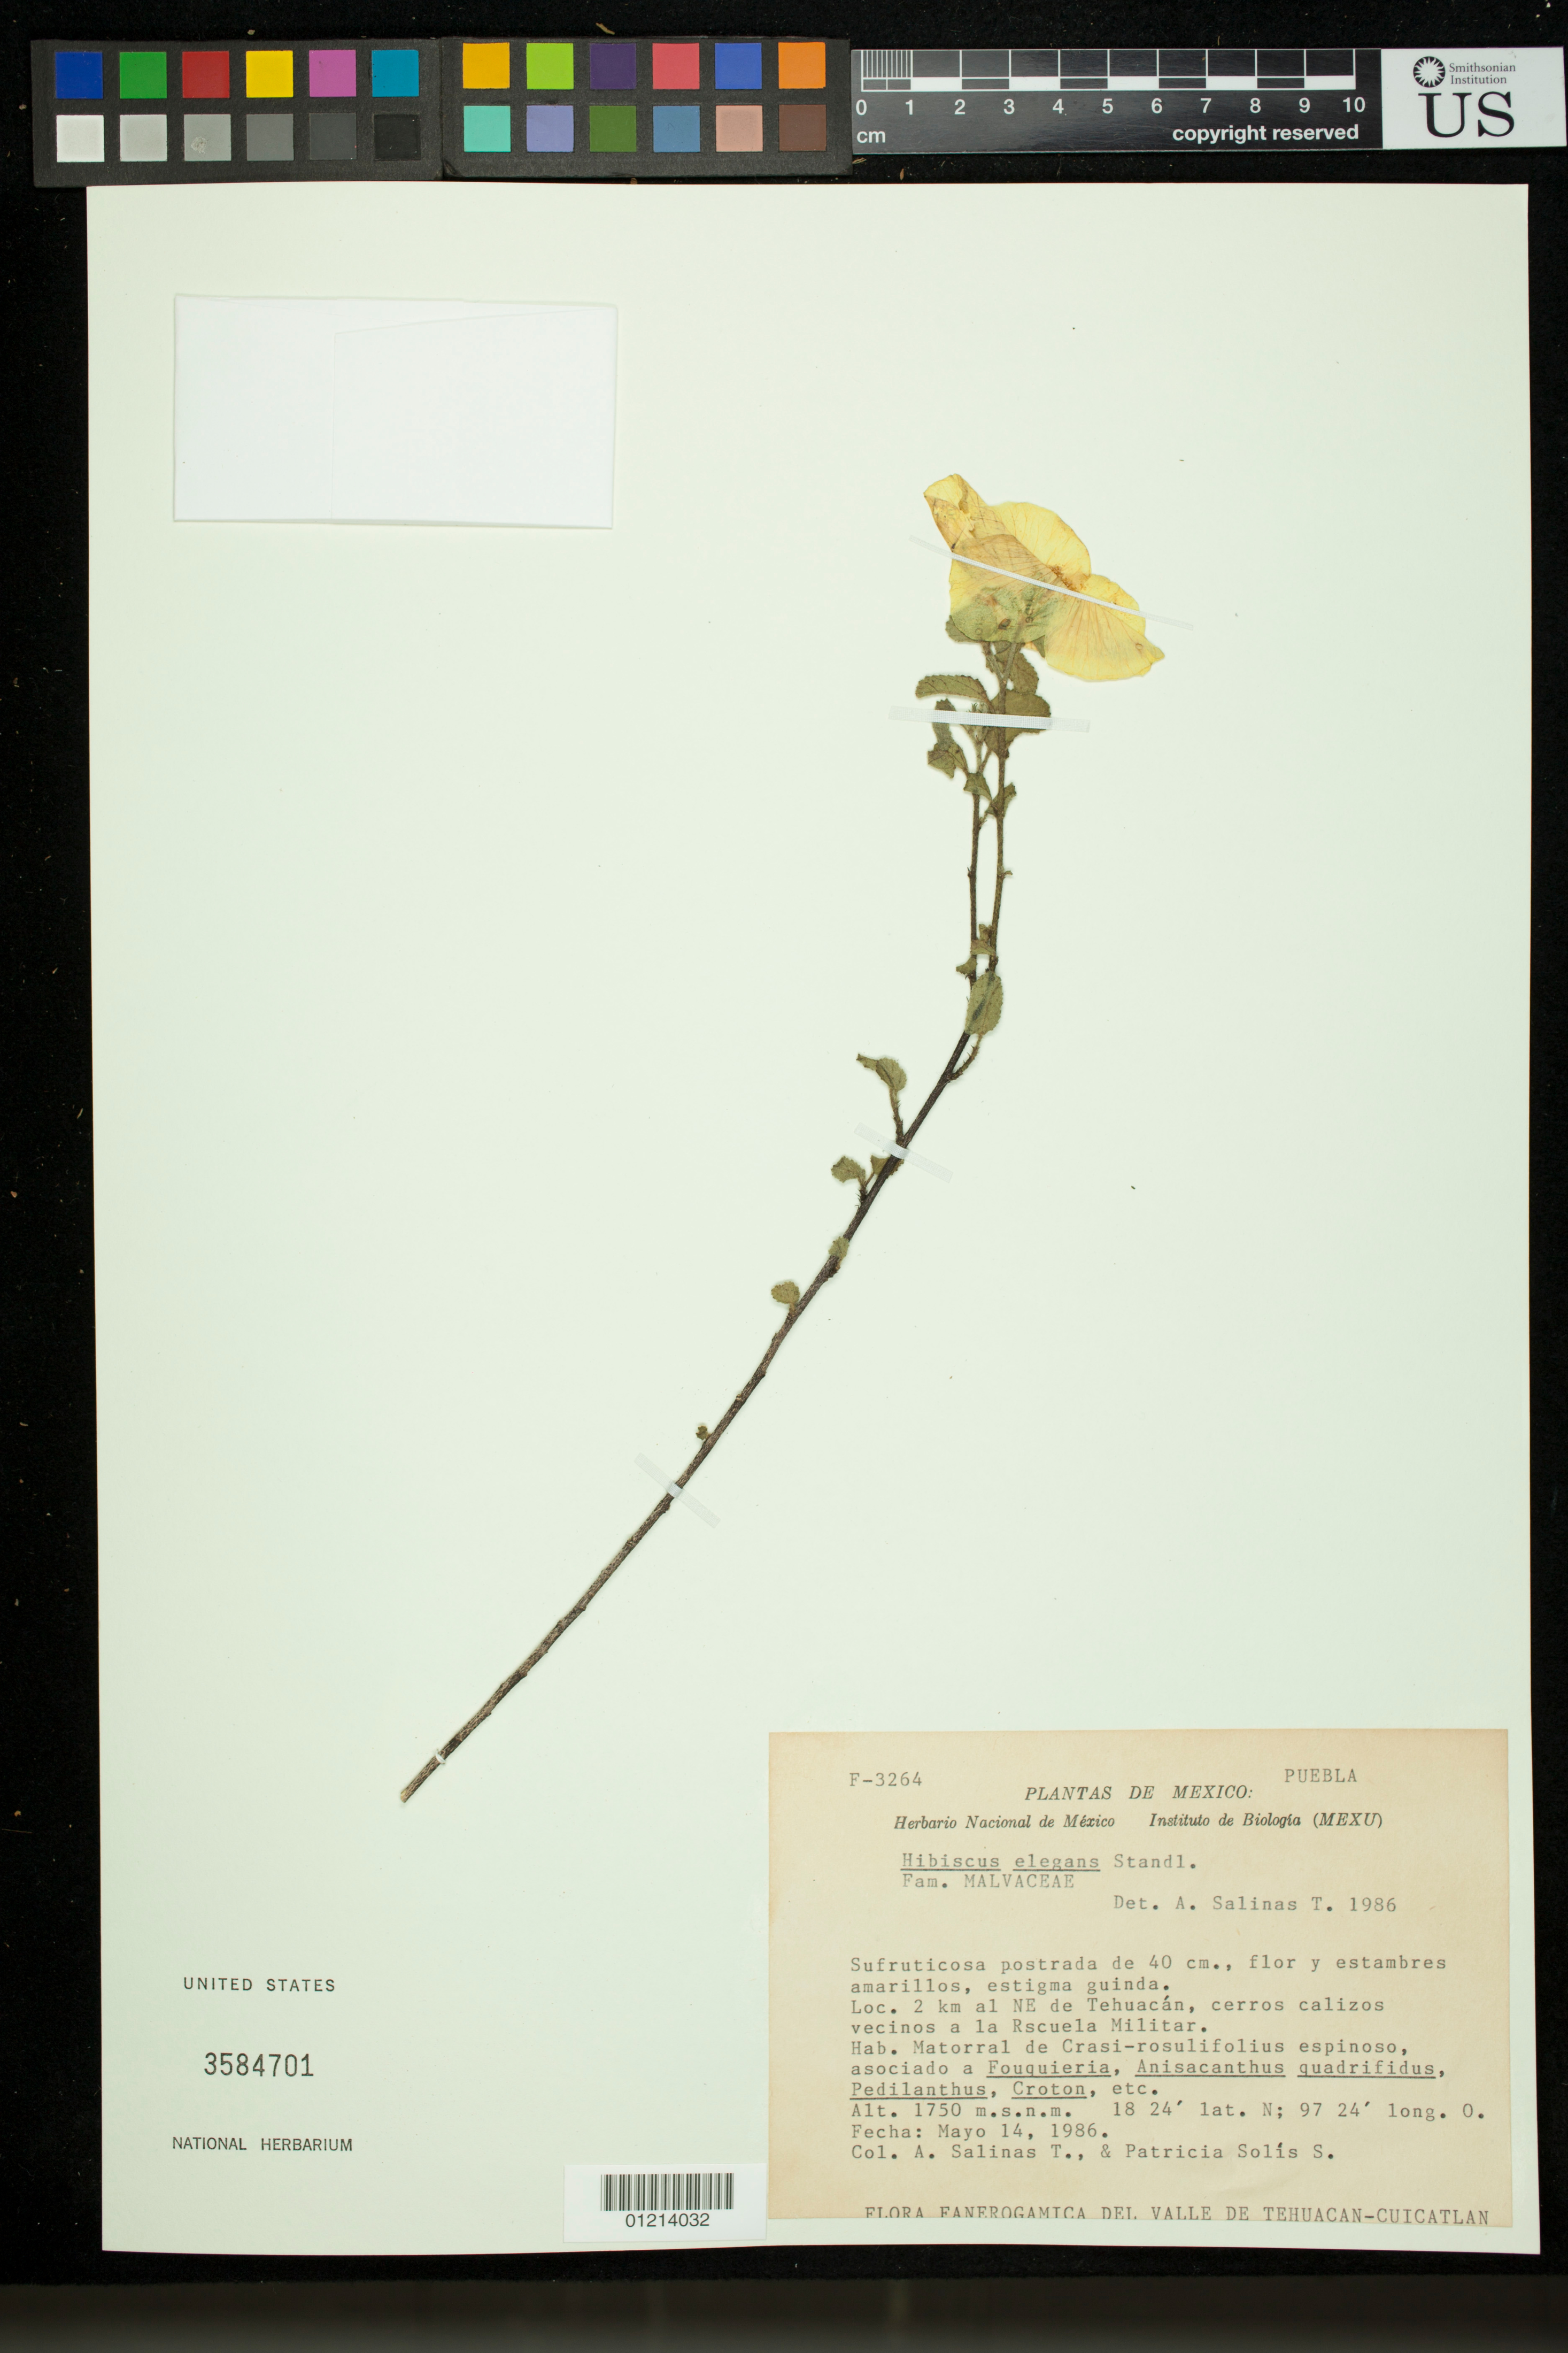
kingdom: Plantae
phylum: Tracheophyta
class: Magnoliopsida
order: Malvales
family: Malvaceae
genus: Hibiscus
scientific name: Hibiscus elegans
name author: Standl.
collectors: A. Salinas T. & P. Solis S.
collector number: F-3264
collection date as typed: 14 May 1986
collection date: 1986-05-14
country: Mexico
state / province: Puebla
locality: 2 km al NE de Tehuacán, cerros calizos vecinos a la Rscuela Militar.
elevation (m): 1750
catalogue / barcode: US 3584701